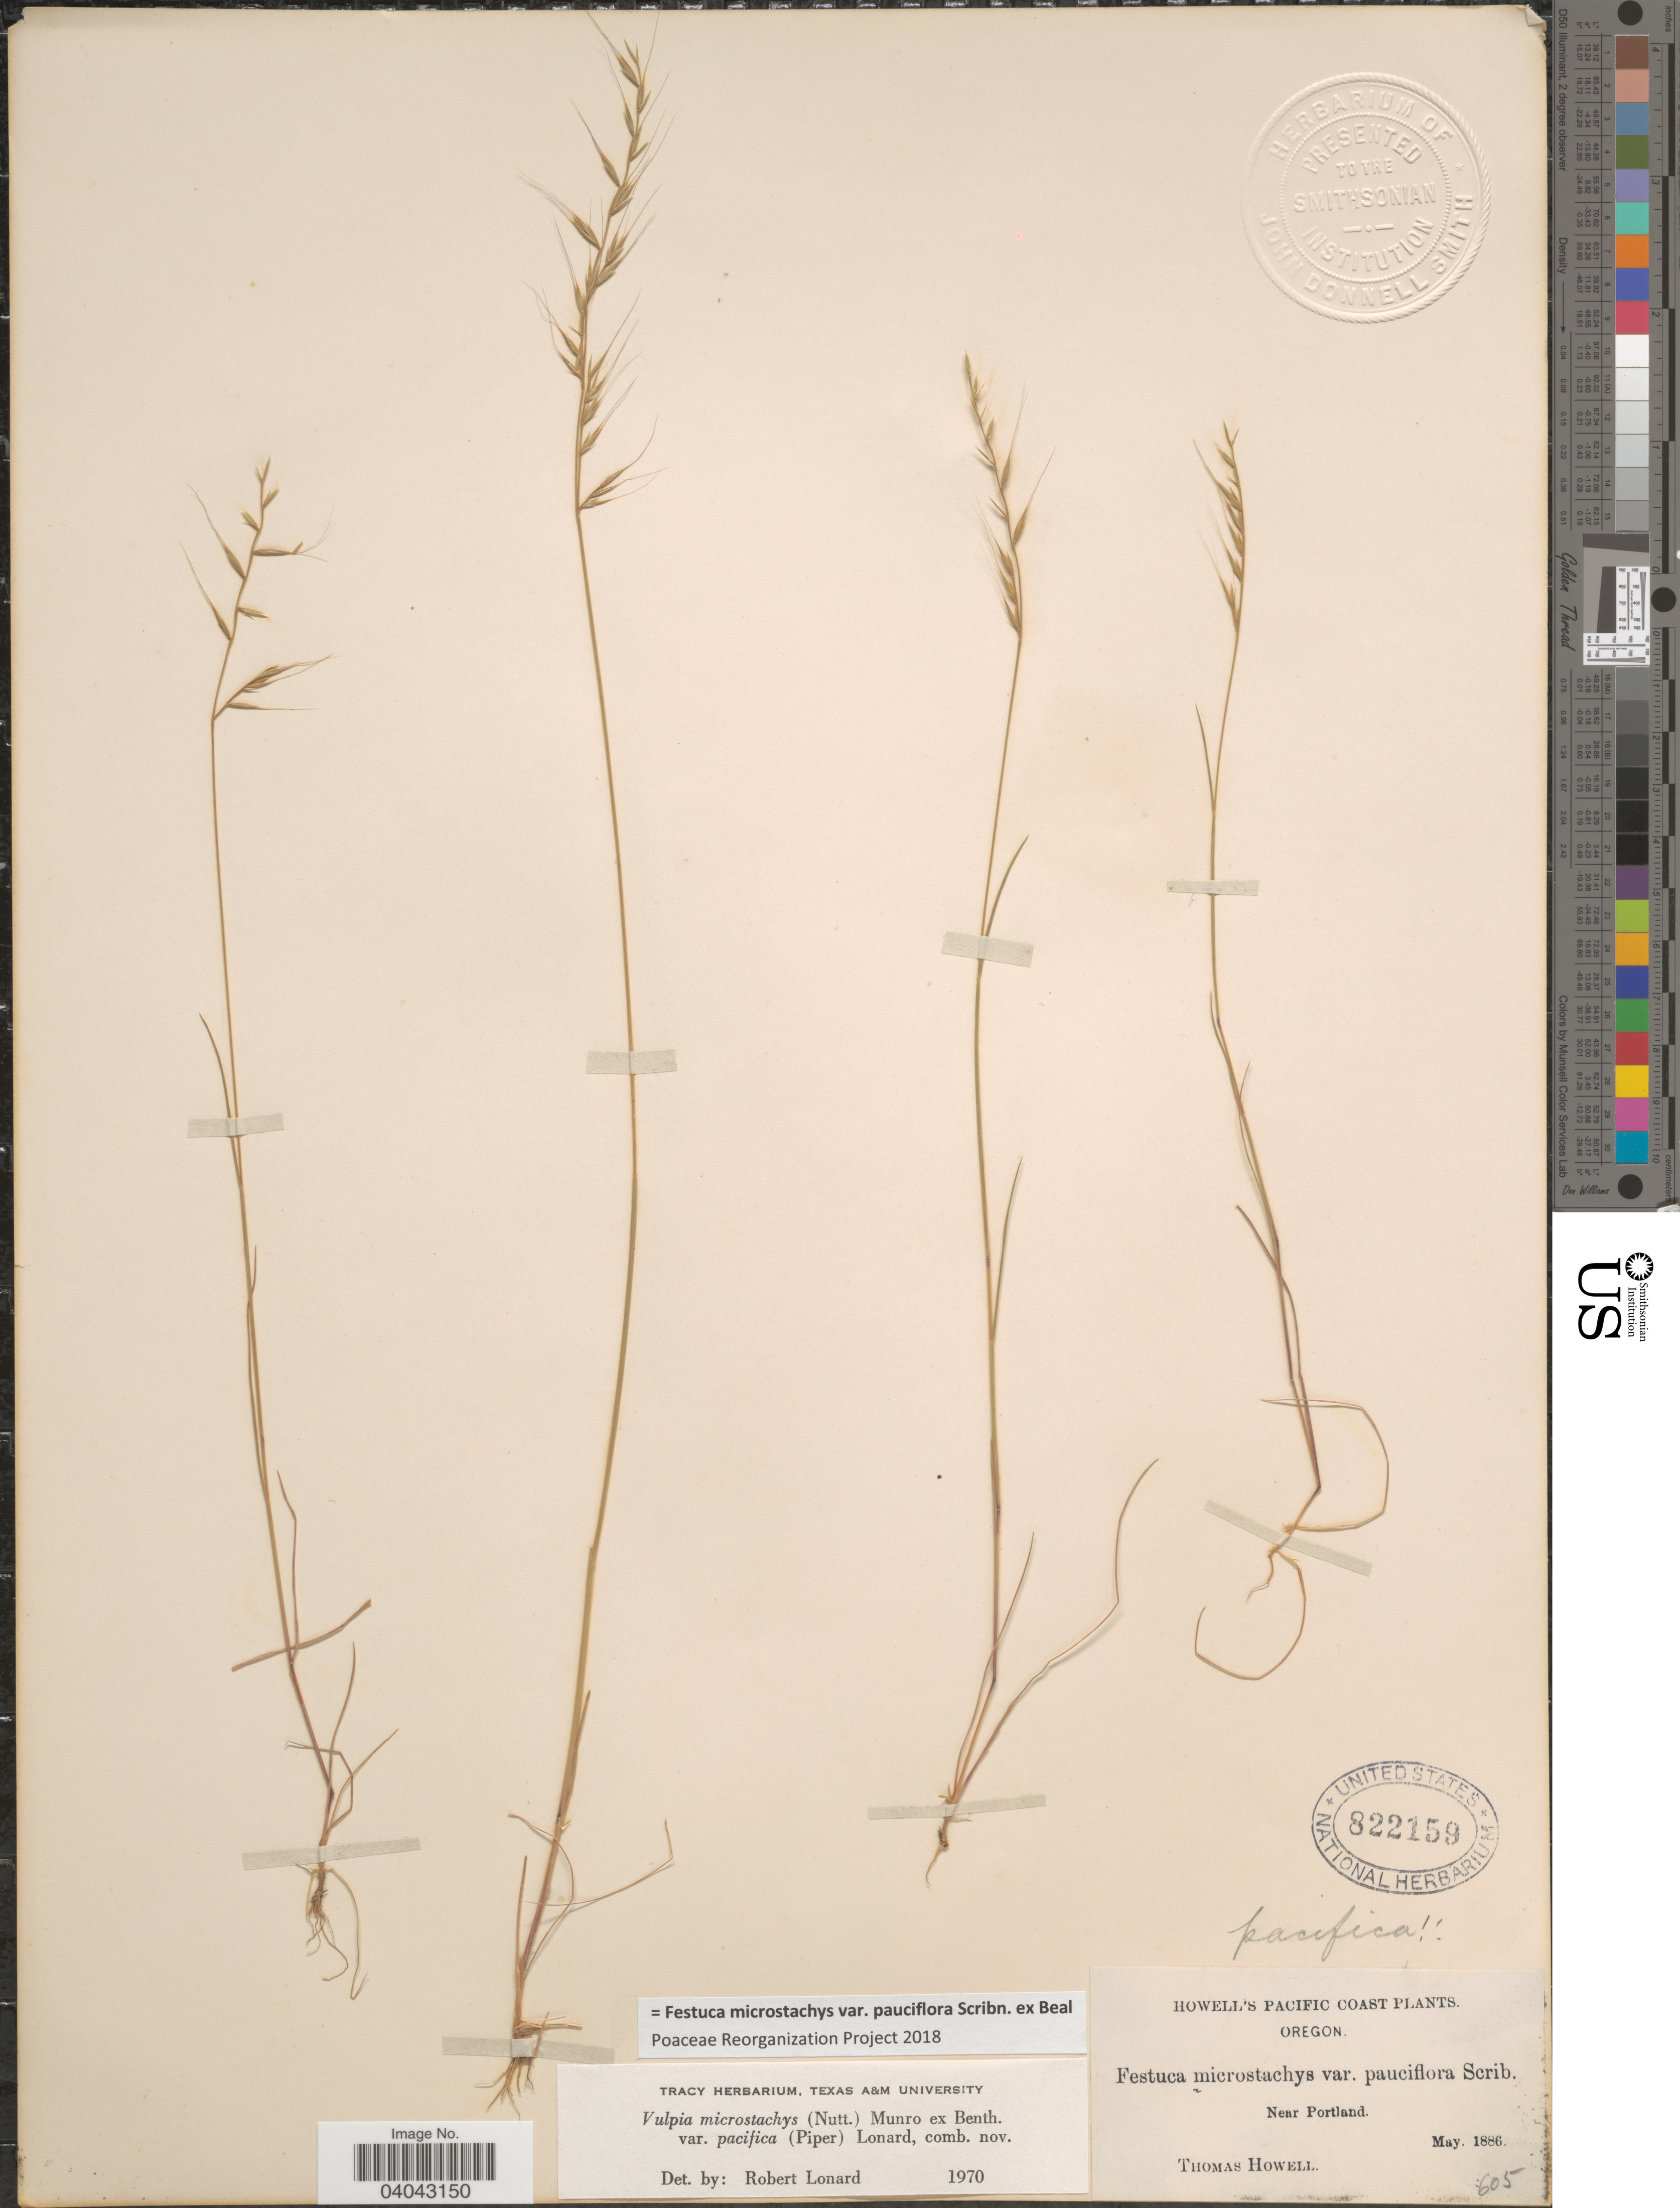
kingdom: Plantae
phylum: Tracheophyta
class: Liliopsida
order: Poales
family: Poaceae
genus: Festuca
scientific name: Festuca microstachys var. pauciflora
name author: Scribn. ex W.J. Beal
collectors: T. Howell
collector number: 605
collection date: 1886-05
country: United States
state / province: Oregon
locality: Pacific Coast. Near Portland.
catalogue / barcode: US 822159